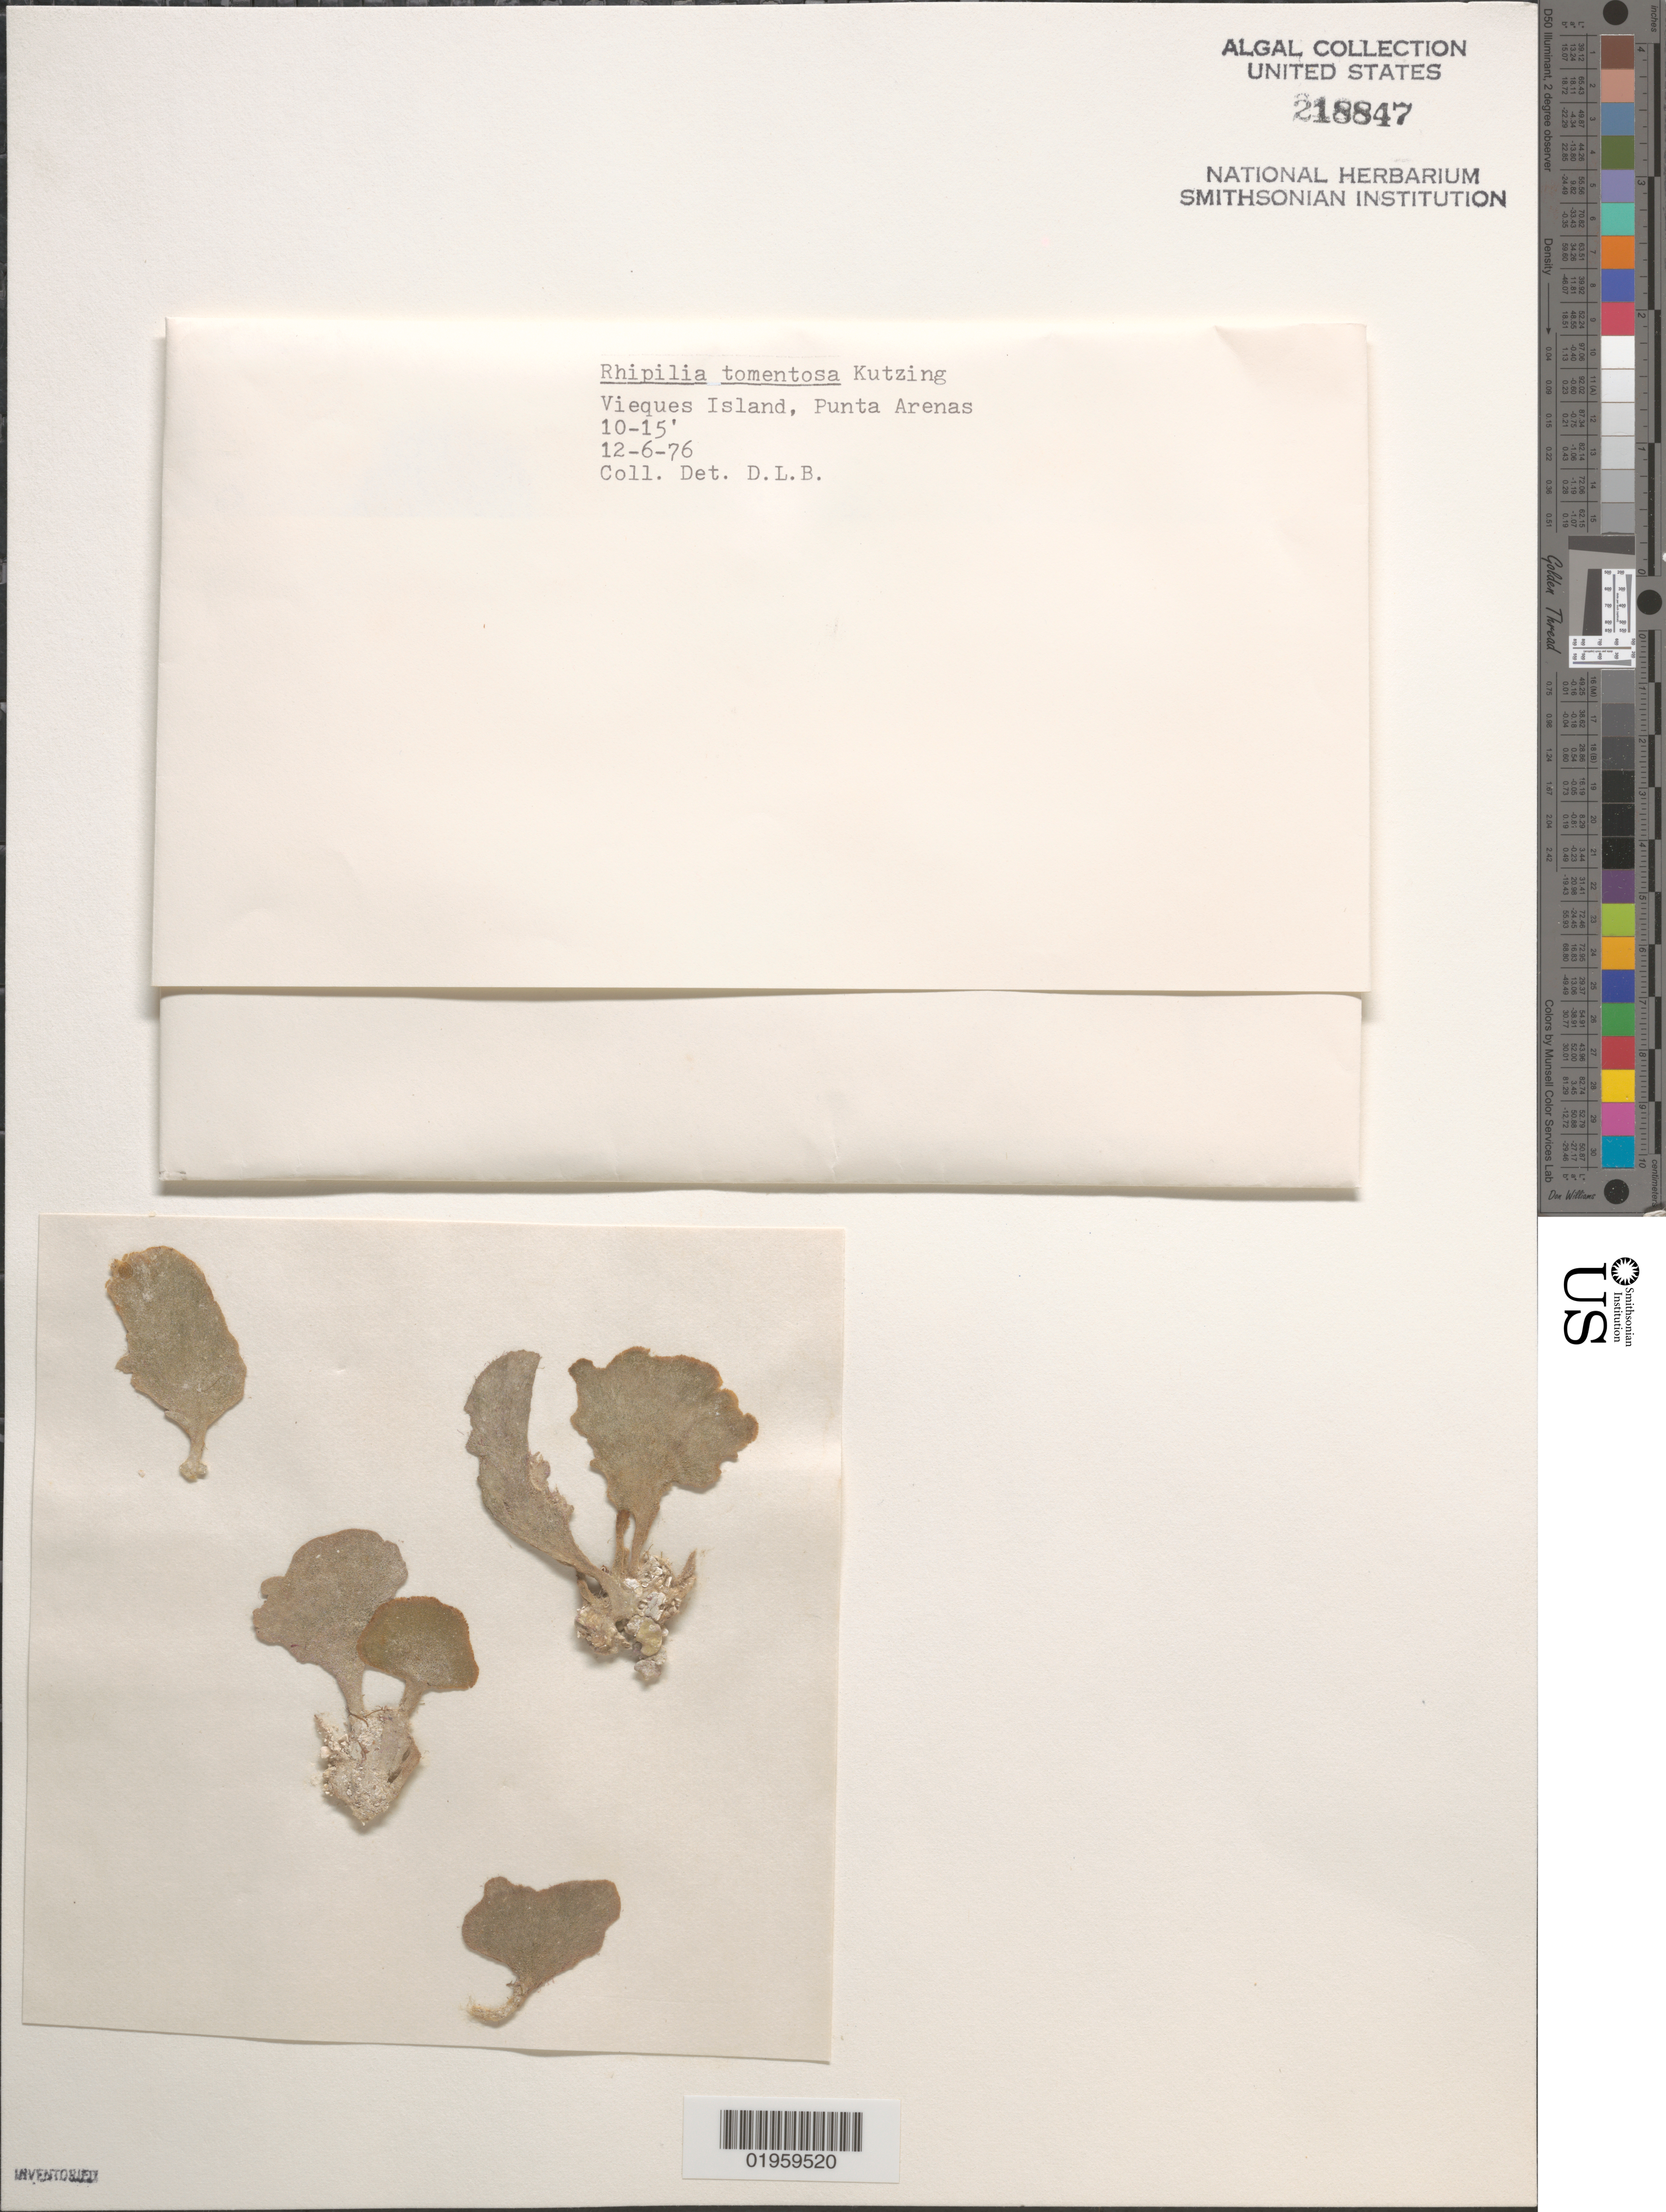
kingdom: Plantae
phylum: Chlorophyta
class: Ulvophyceae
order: Bryopsidales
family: Rhipiliaceae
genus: Rhipilia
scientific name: Rhipilia tomentosa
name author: Kütz.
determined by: Ballantine, D. L.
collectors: D.L. Ballantine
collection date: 1976-12-06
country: Puerto Rico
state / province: Mayagüez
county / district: Punta Arenas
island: Vieques Island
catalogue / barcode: US 218847